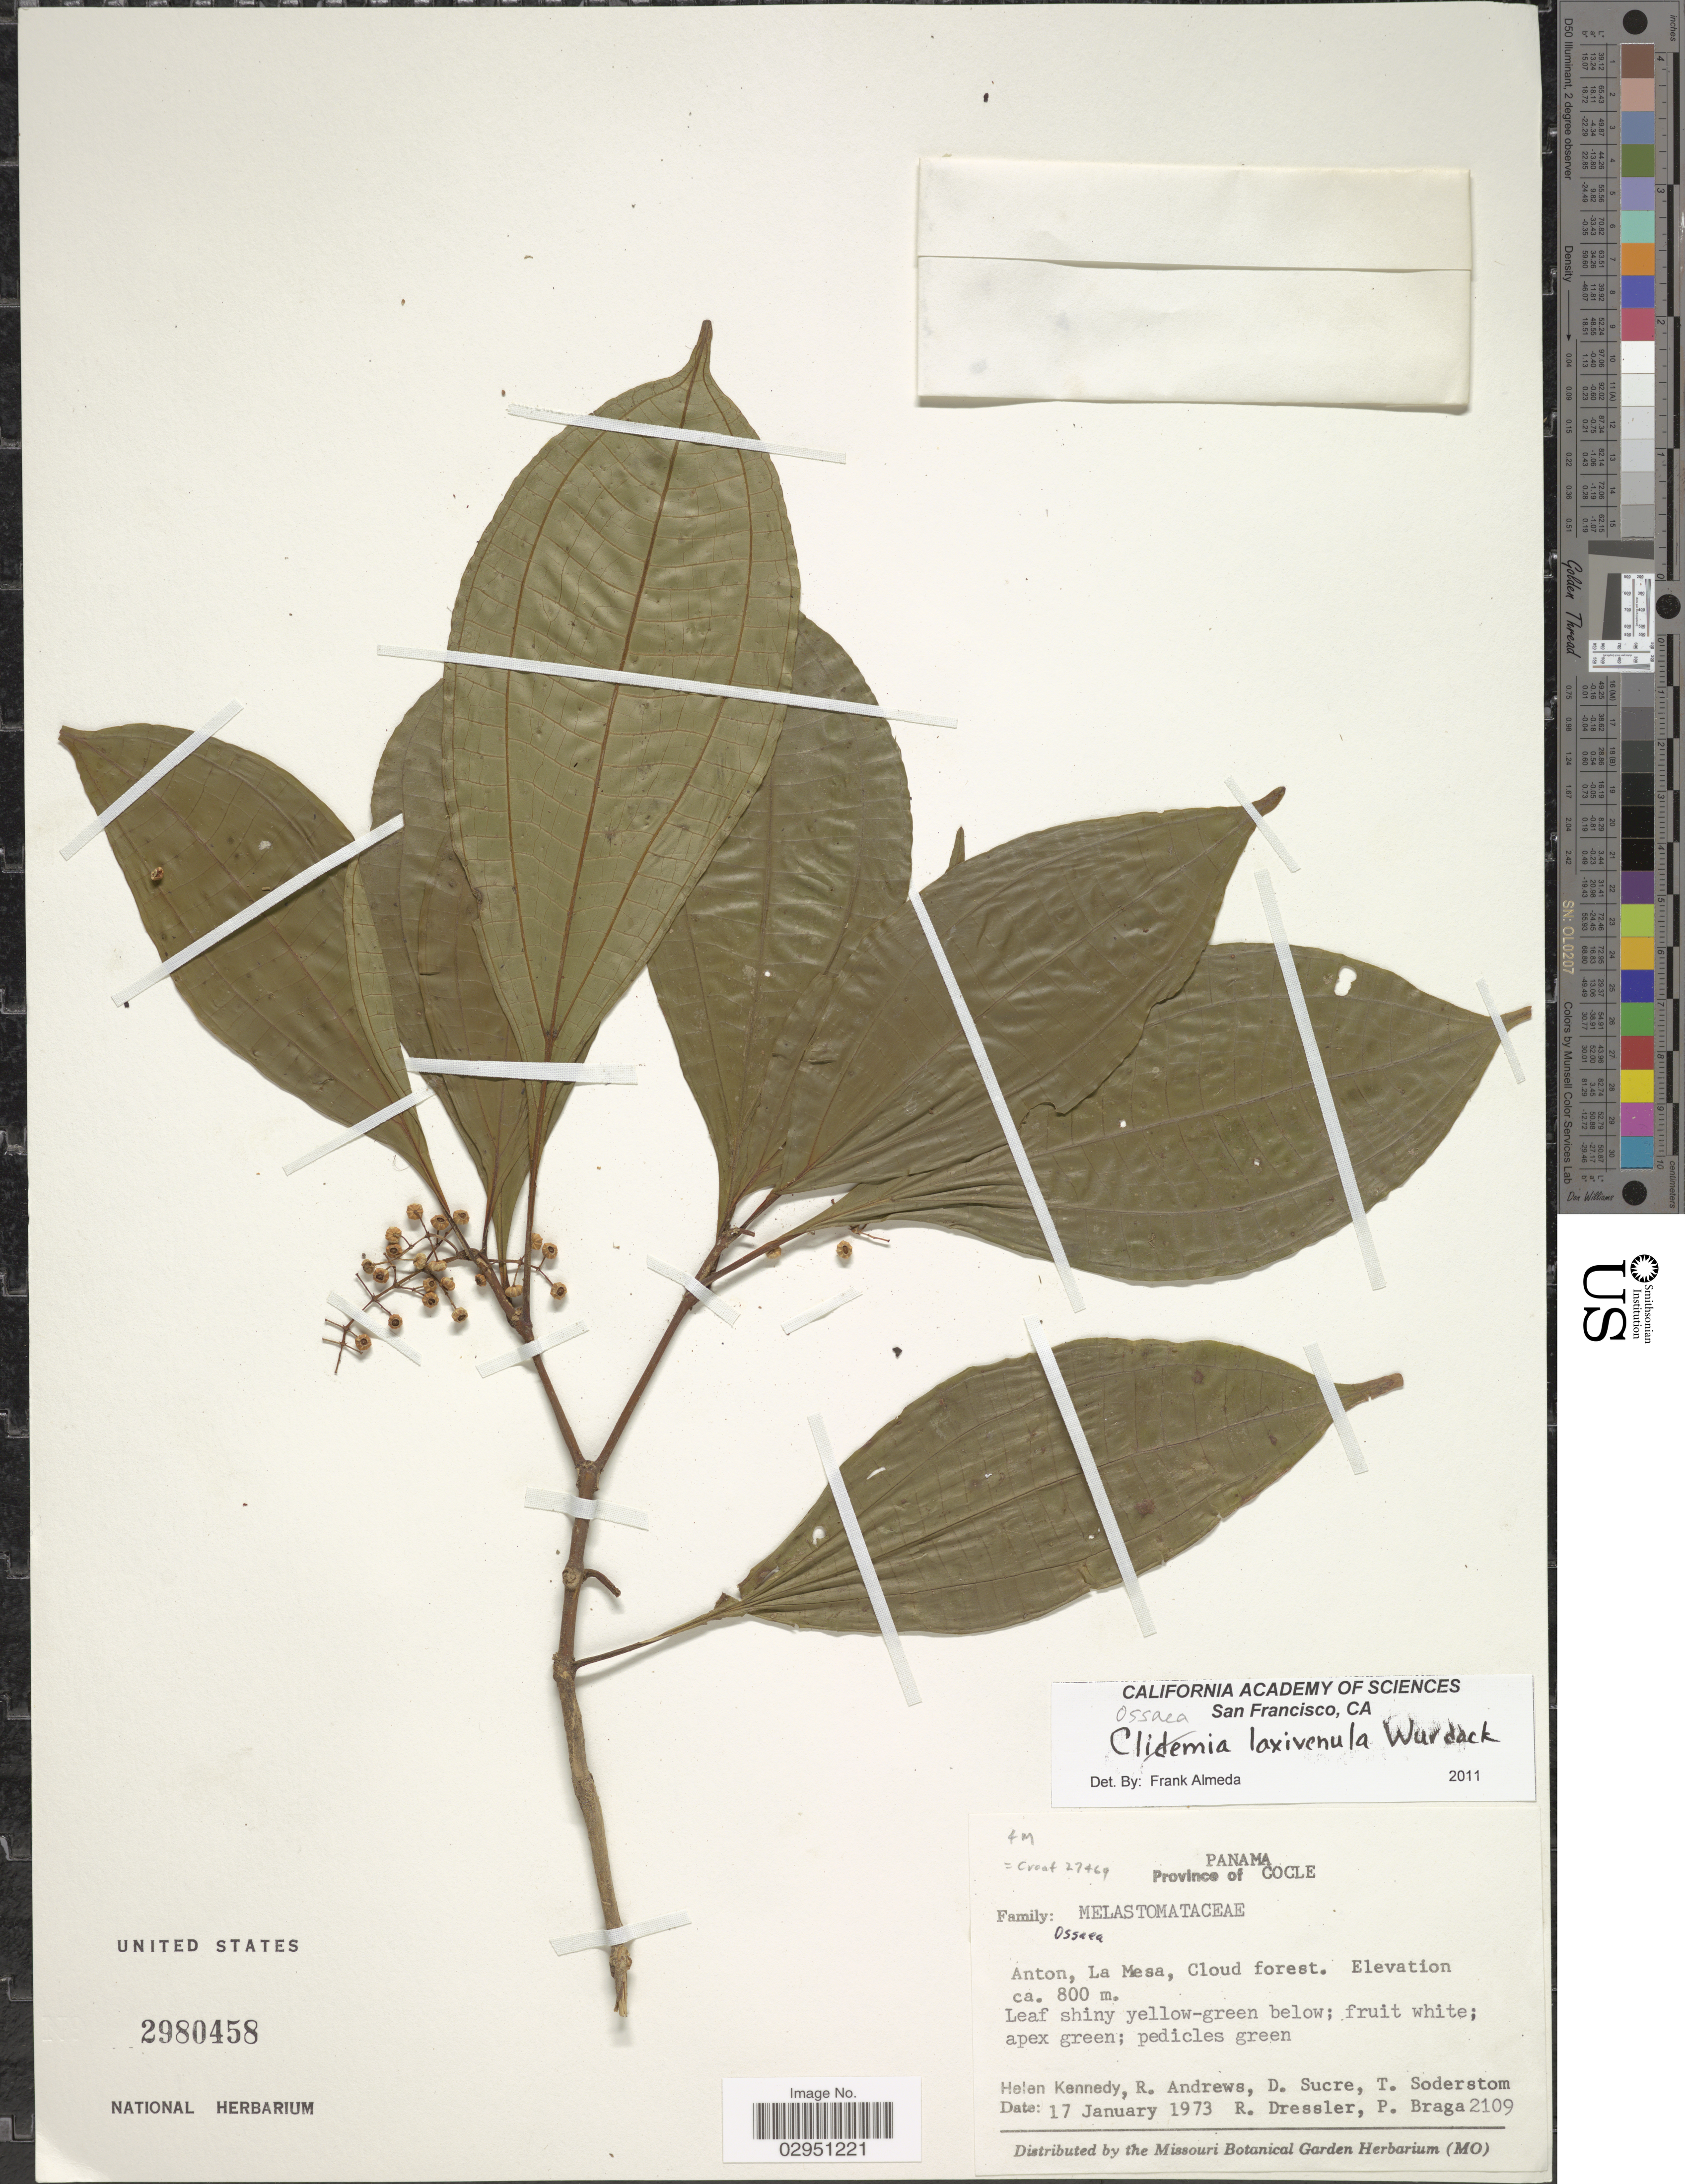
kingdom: Plantae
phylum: Tracheophyta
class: Magnoliopsida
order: Myrtales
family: Melastomataceae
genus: Ossaea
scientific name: Ossaea laxivenula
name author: Wurdack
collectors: H. Kennedy, R. Andrews, D. Sucre, T. R. Soderstrom & et al.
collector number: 2109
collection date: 1973-01-17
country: Panama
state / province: Coclé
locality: Anton, La Mesa.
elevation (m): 800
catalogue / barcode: US 2980458